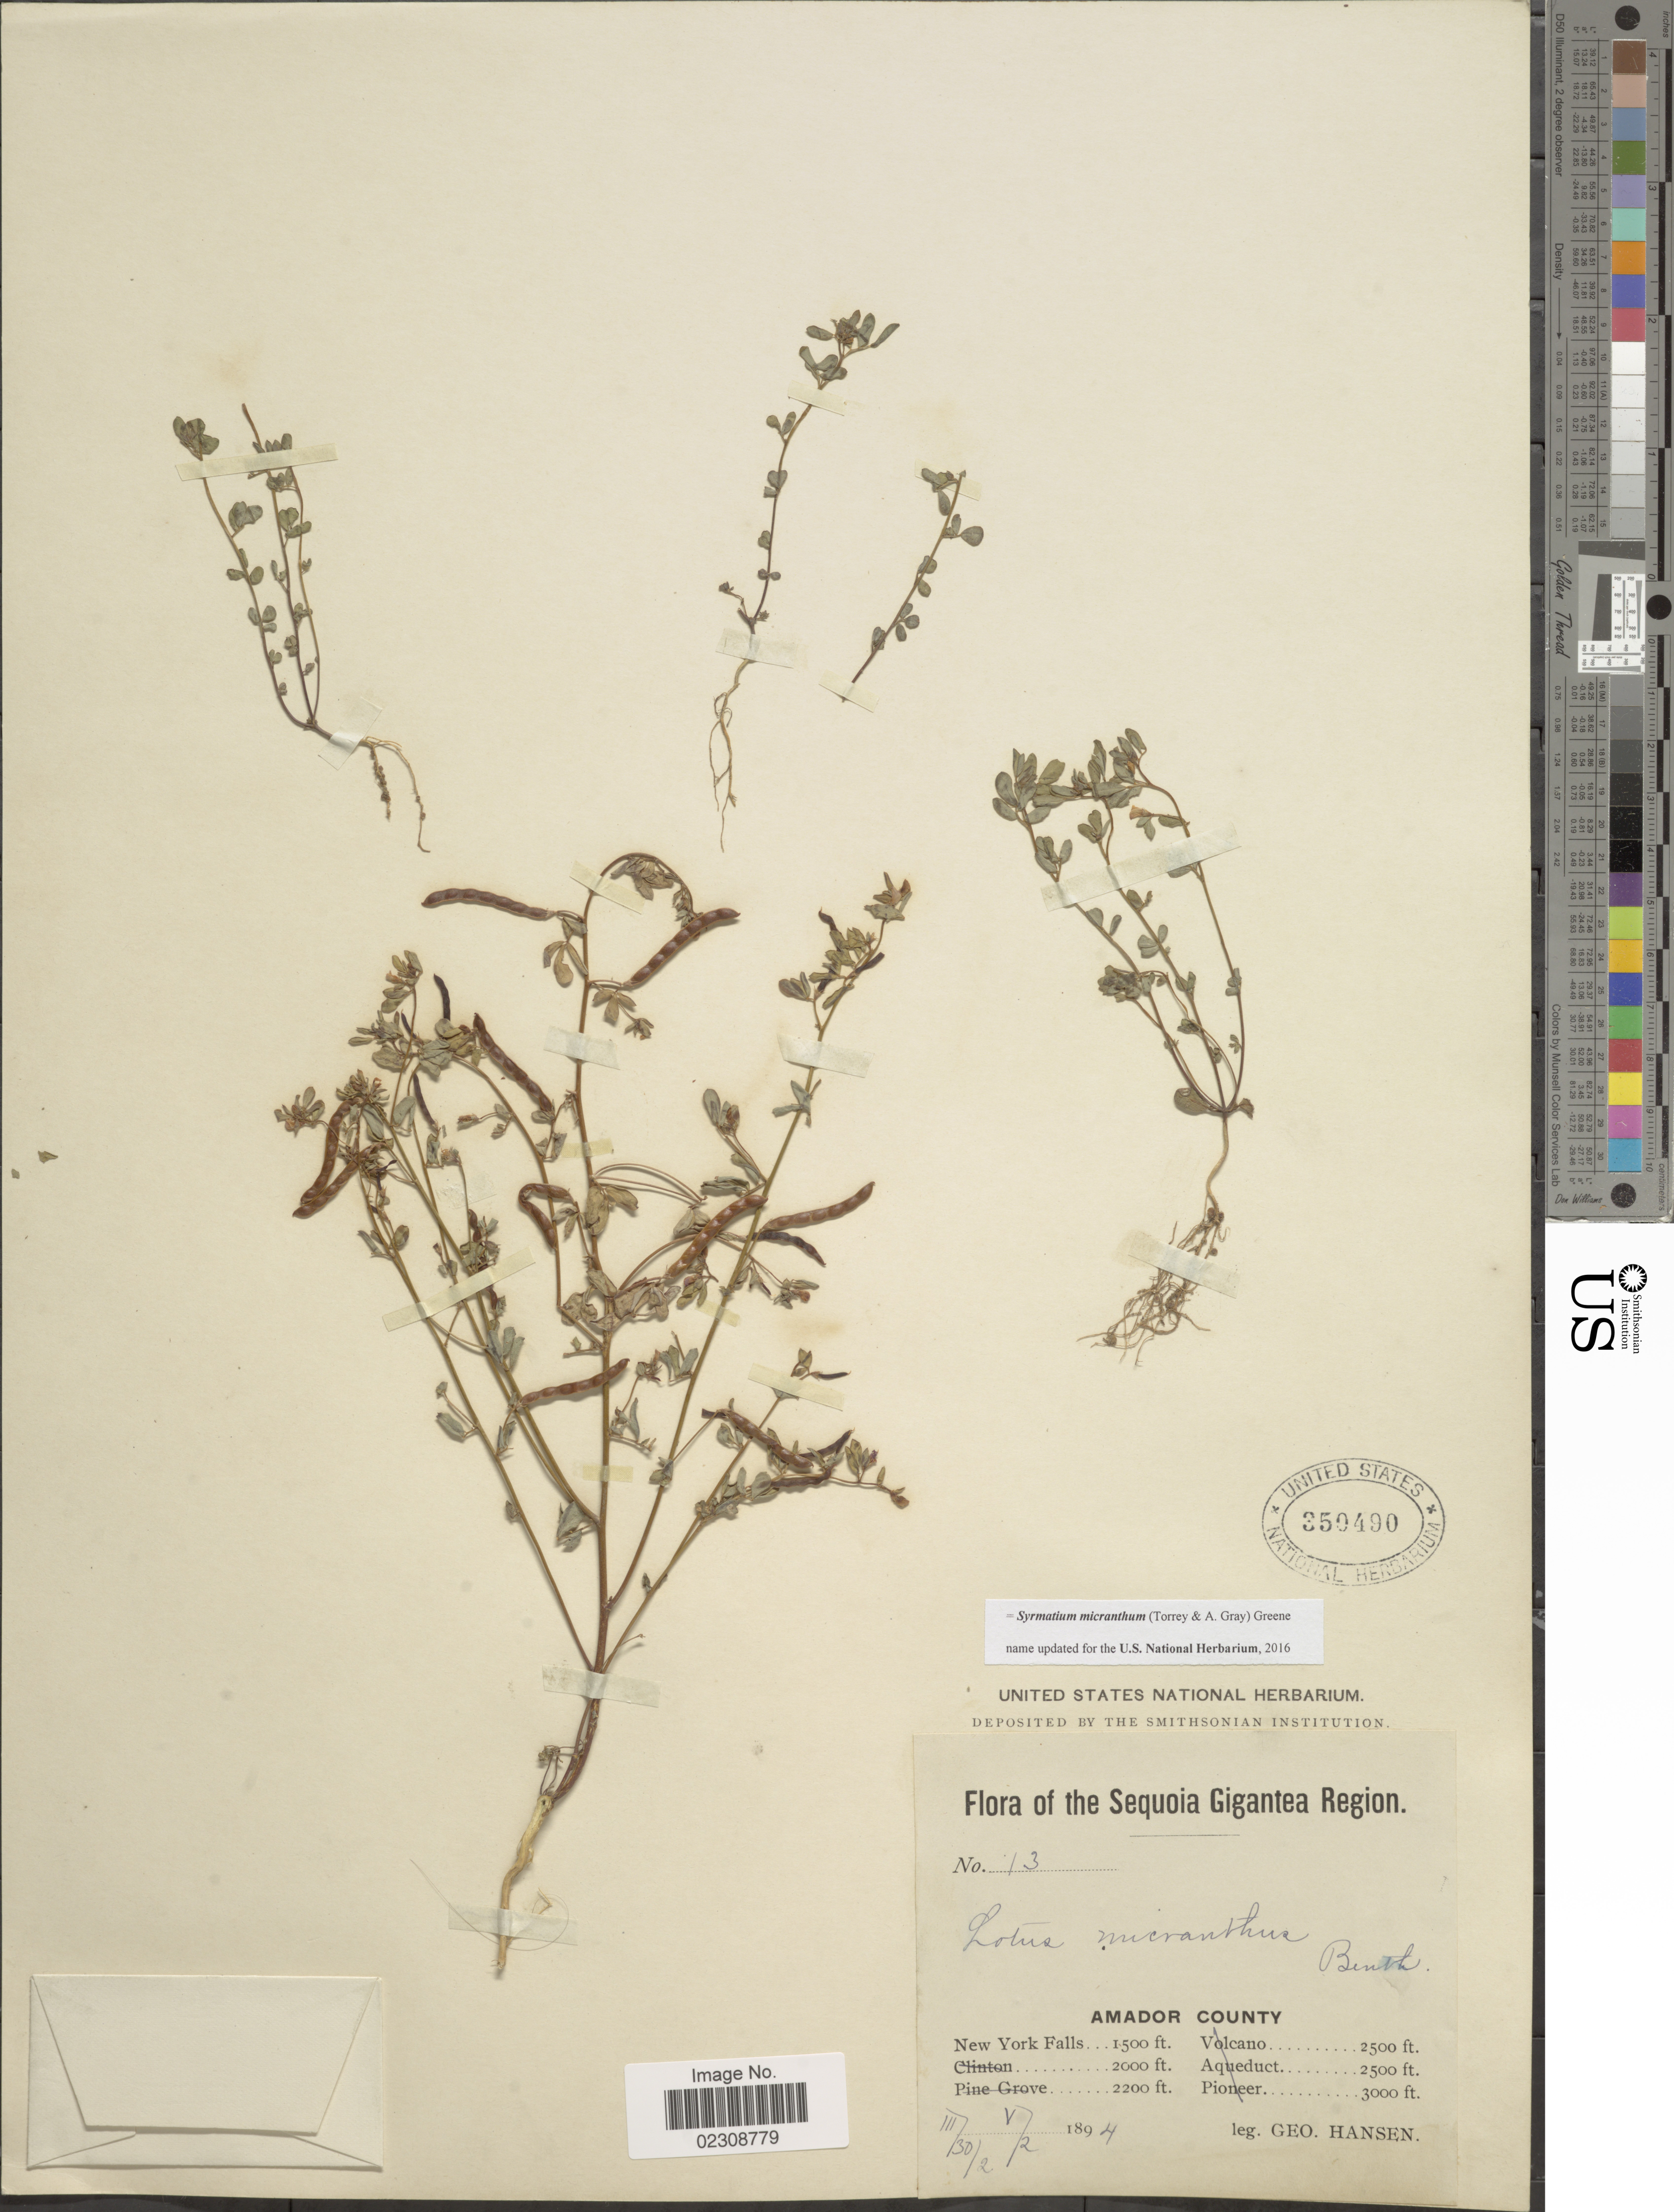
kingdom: Plantae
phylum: Tracheophyta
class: Magnoliopsida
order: Fabales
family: Fabaceae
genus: Syrmatium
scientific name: Syrmatium micranthum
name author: (Torr. & A. Gray) Greene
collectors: G. Hansen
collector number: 13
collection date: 1894-03-30/1894-05-02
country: United States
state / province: California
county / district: Amador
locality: Sequoia Gigantea Region. Amador County. New York Falls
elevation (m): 457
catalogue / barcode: US 359490